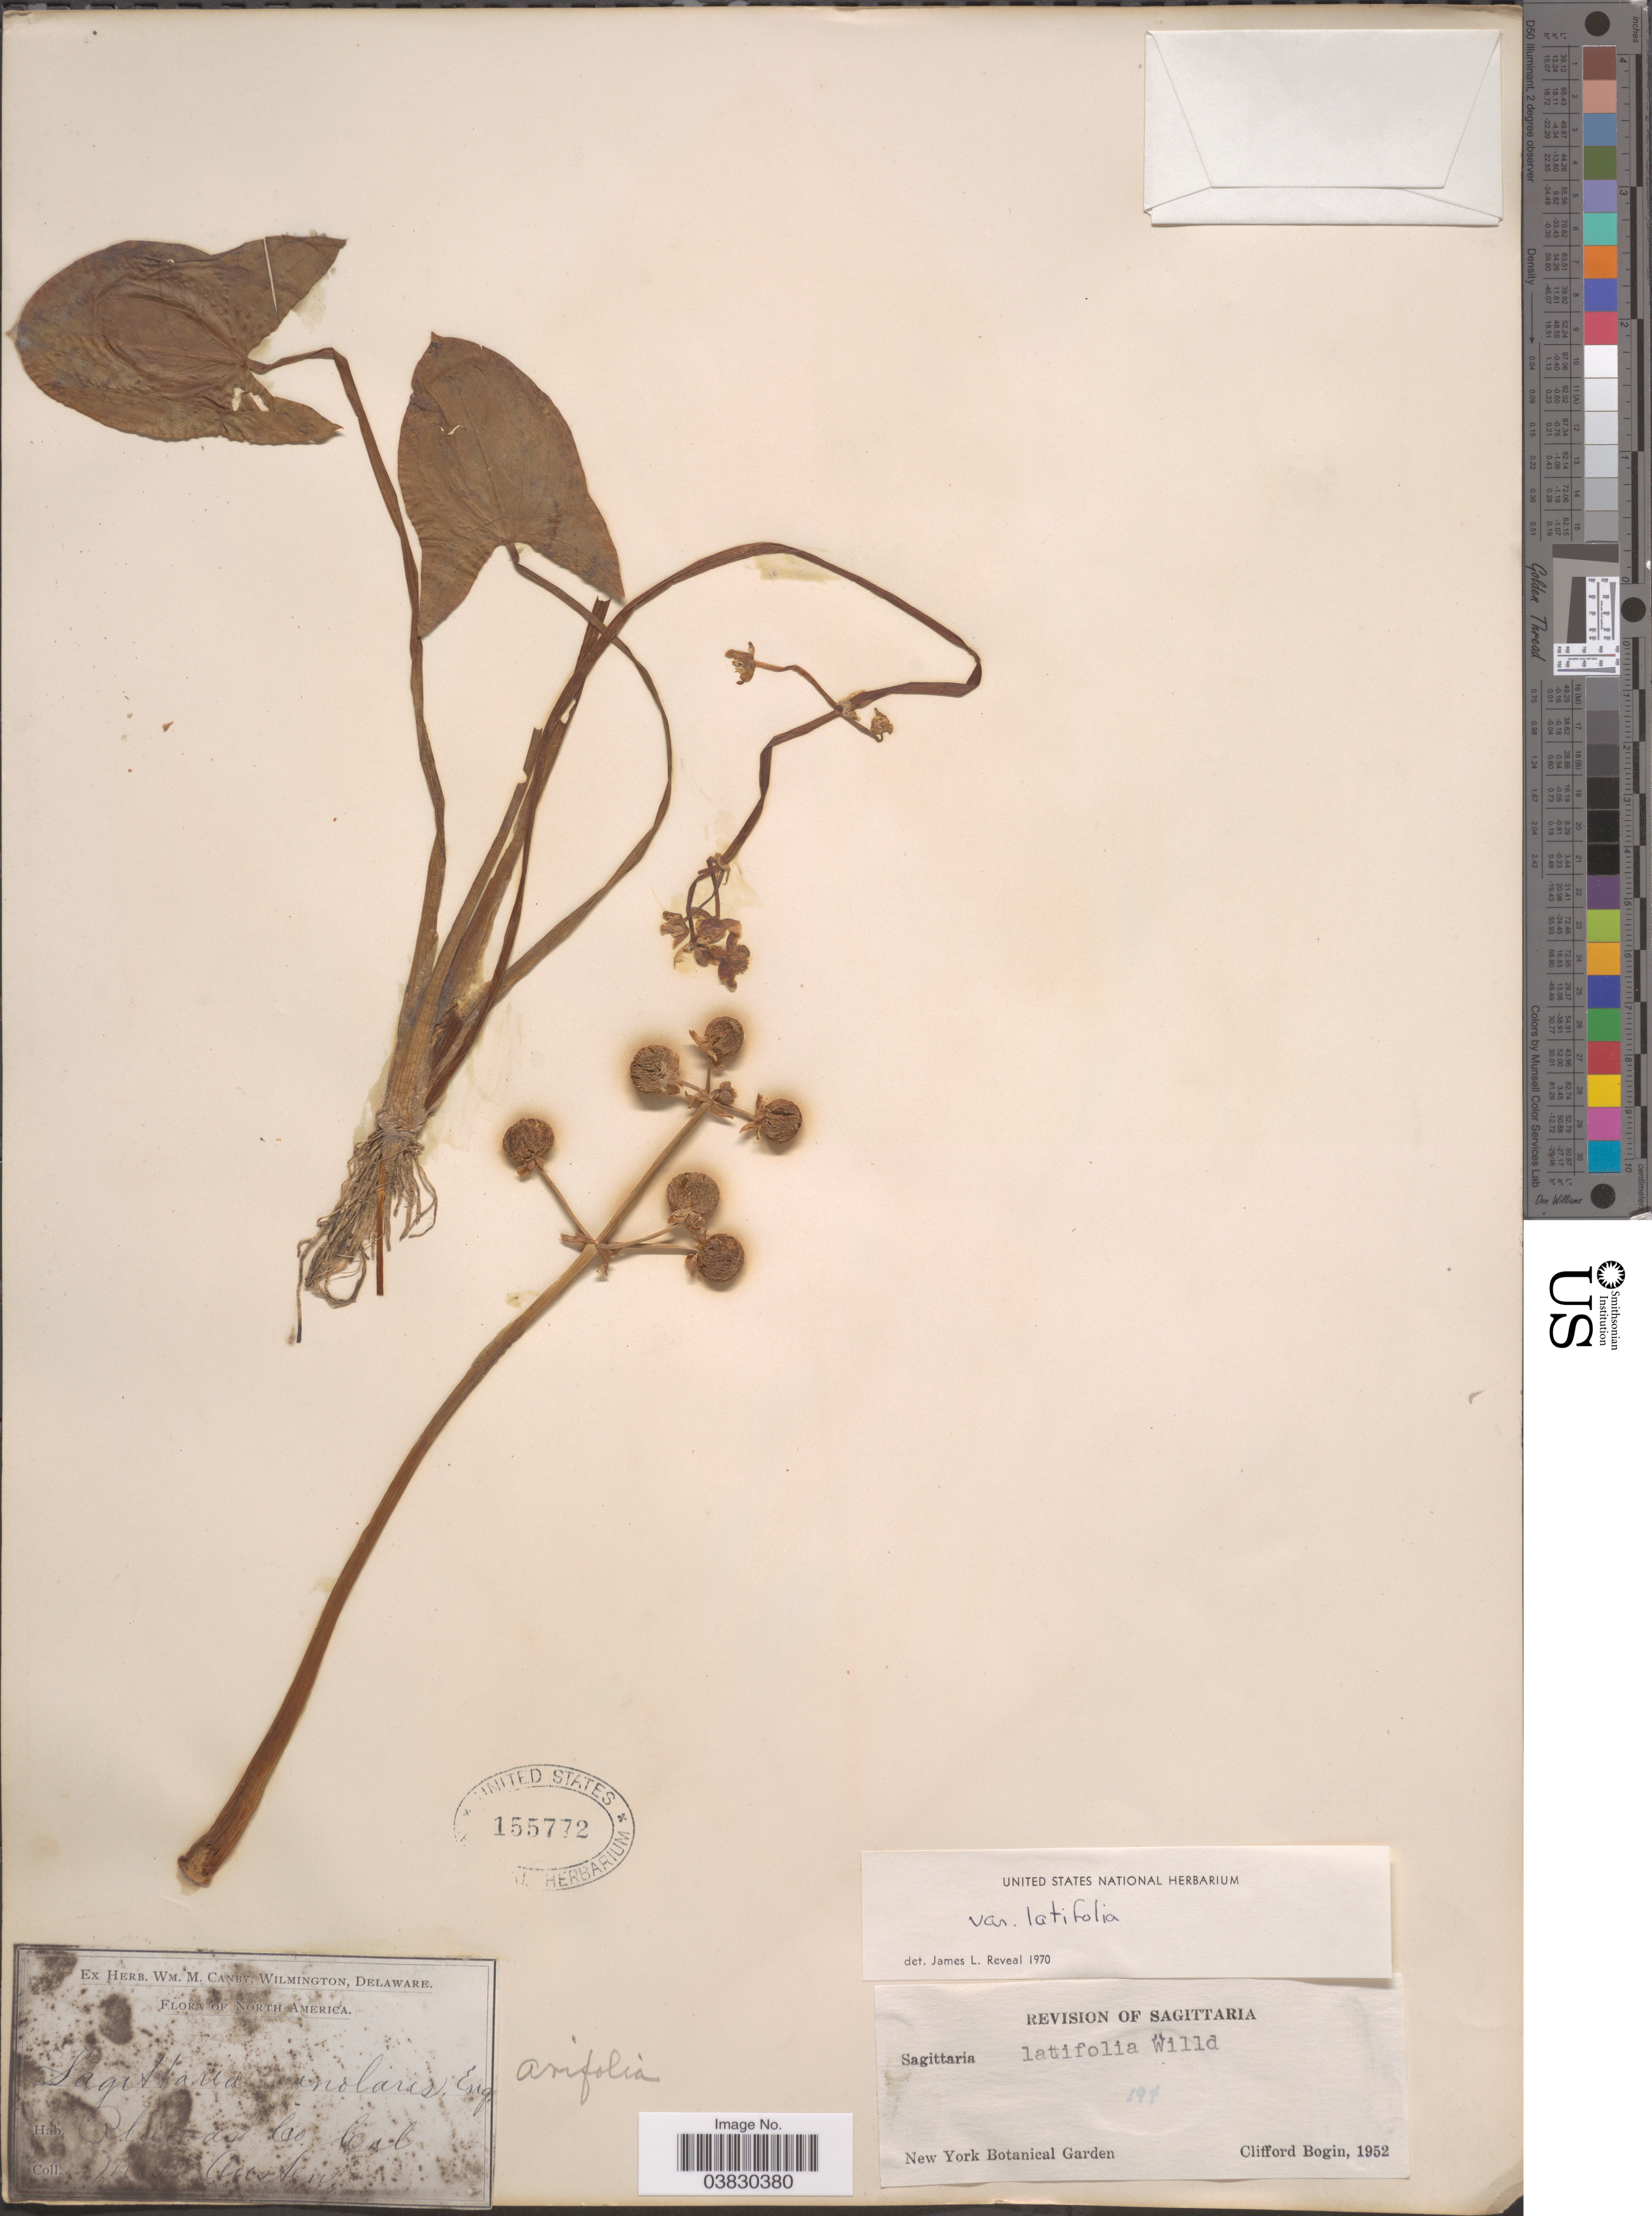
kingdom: Plantae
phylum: Tracheophyta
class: Liliopsida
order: Alismatales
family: Alismataceae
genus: Sagittaria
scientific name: Sagittaria latifolia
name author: Willd.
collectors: R. Austin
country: United States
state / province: California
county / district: Plumas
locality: Plumas Co.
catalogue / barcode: US 155772